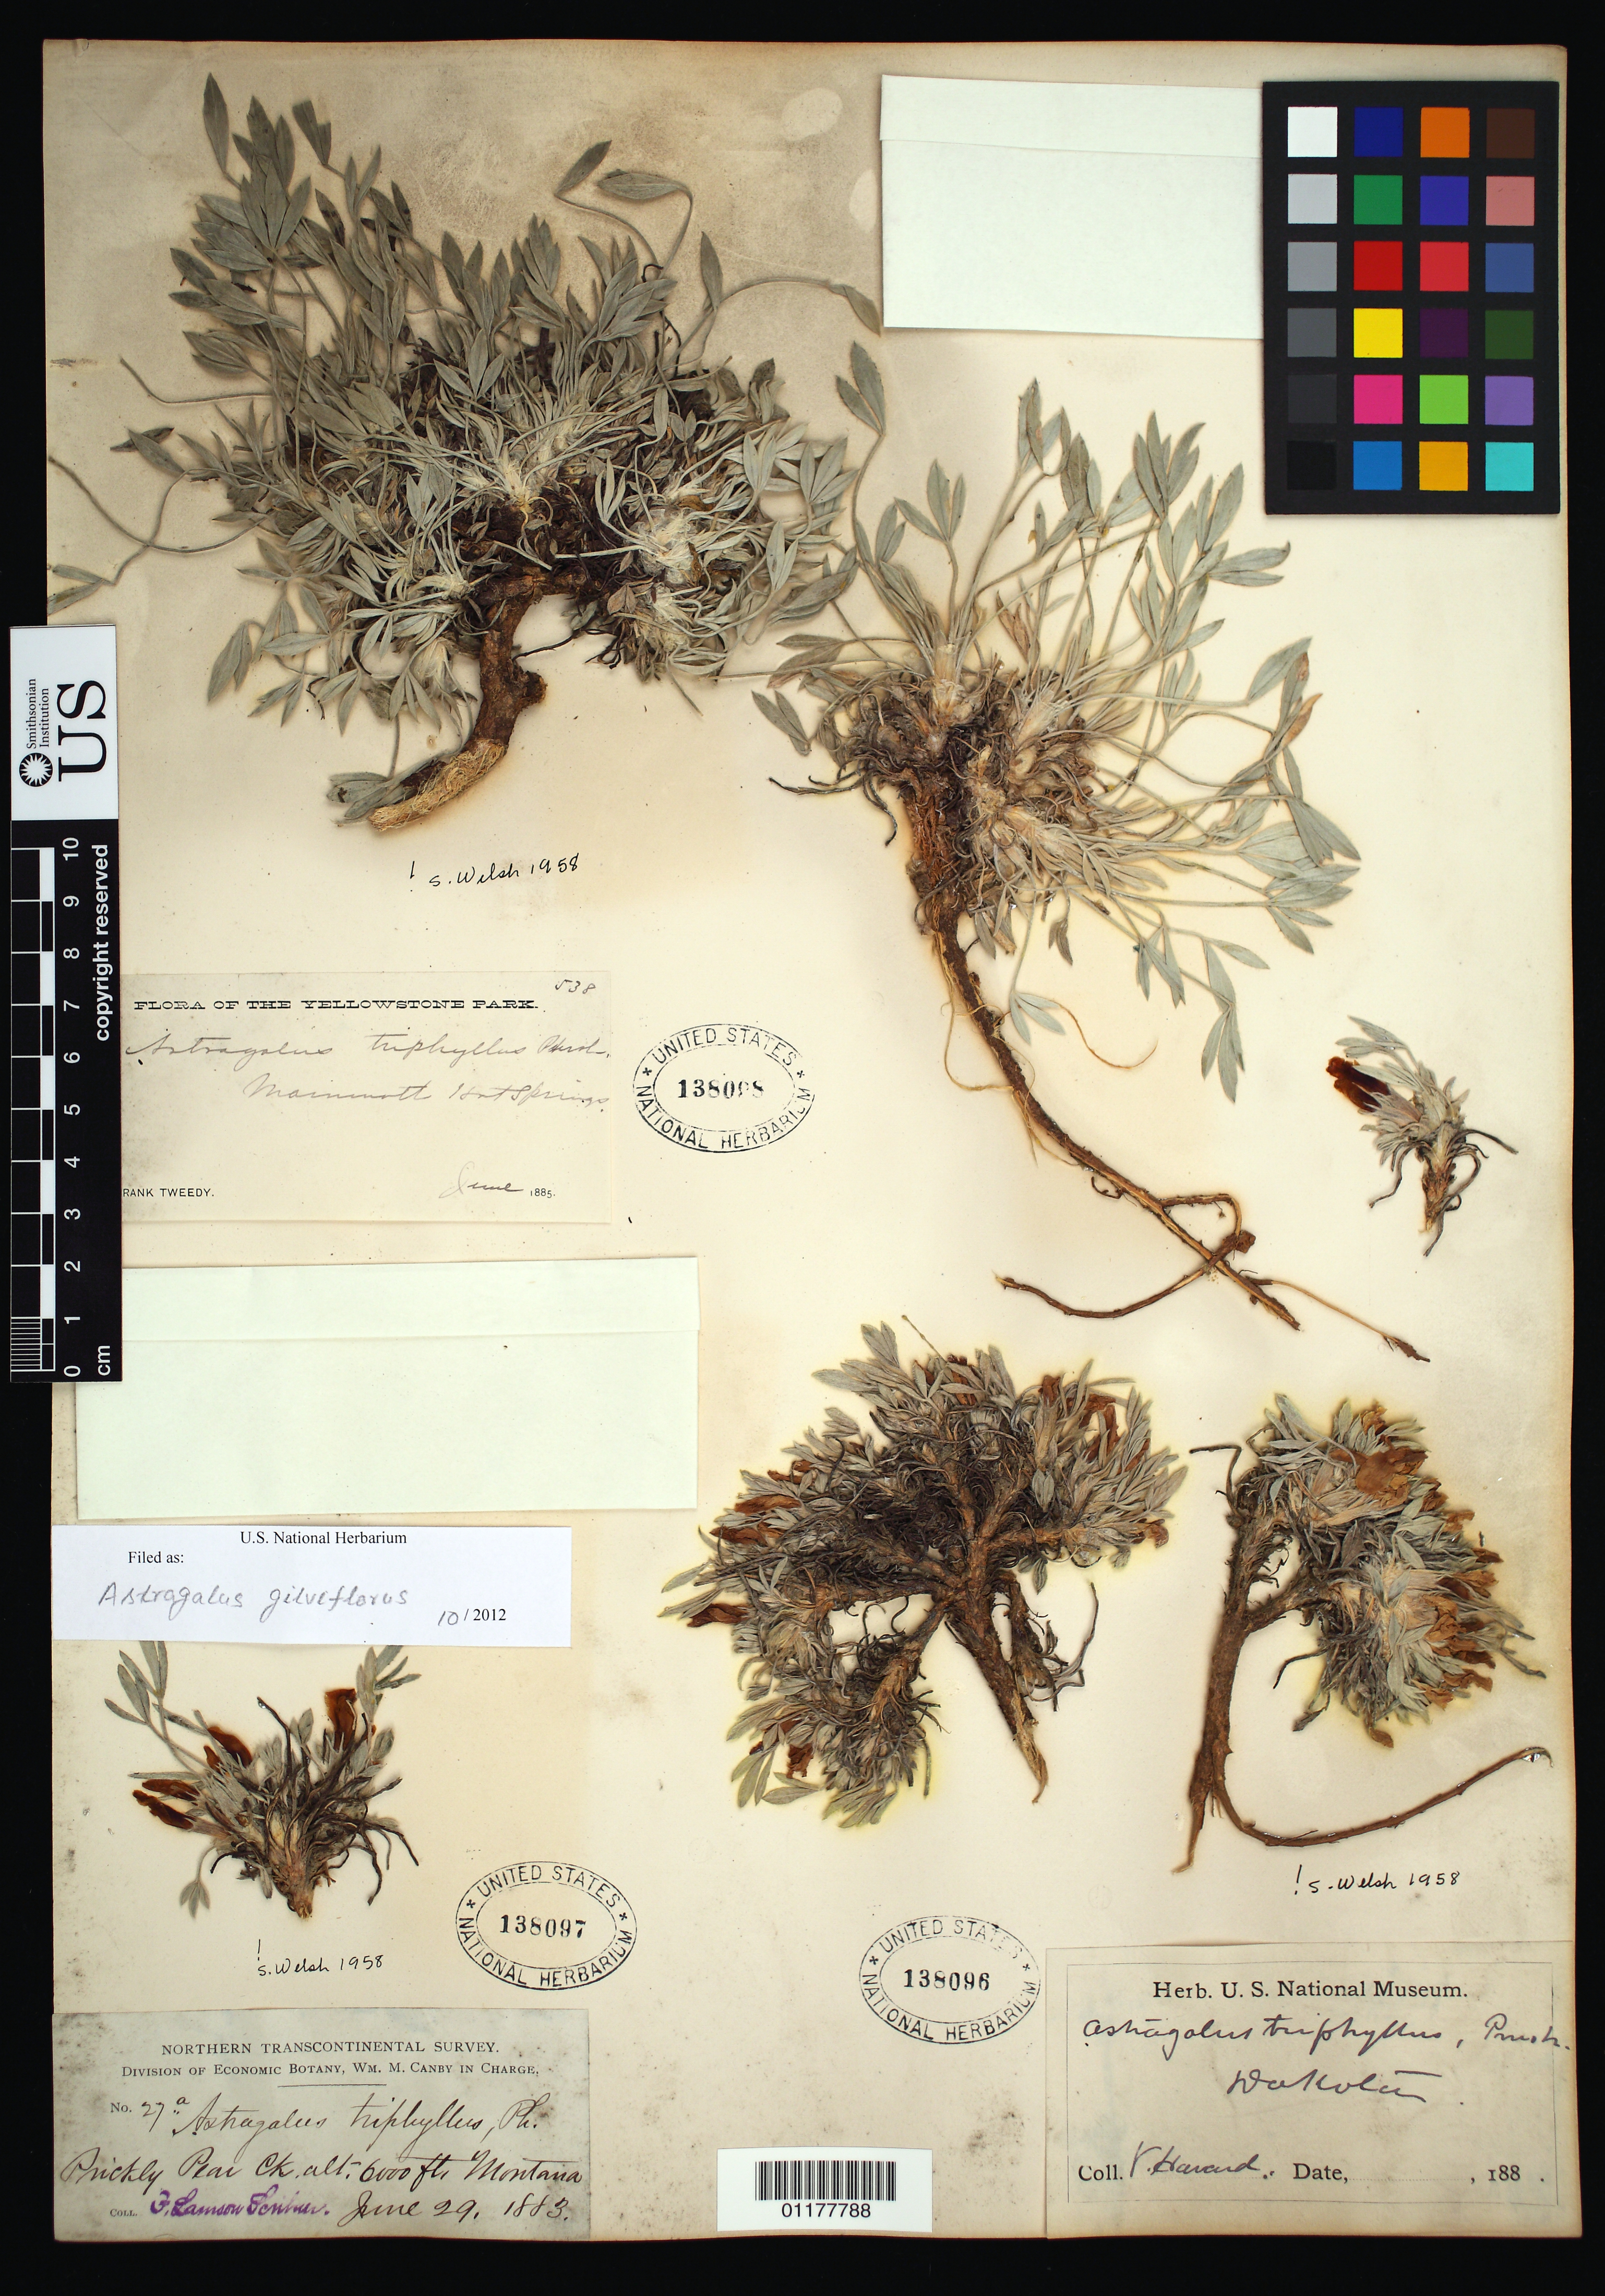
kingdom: Plantae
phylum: Tracheophyta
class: Magnoliopsida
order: Fabales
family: Fabaceae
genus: Astragalus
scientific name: Astragalus gilviflorus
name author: E. Sheld.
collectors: F. L. Scribner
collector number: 27a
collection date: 1883-06-29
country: United States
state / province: Montana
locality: Prickly Pear Creek.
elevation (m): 1829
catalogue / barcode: US 138097